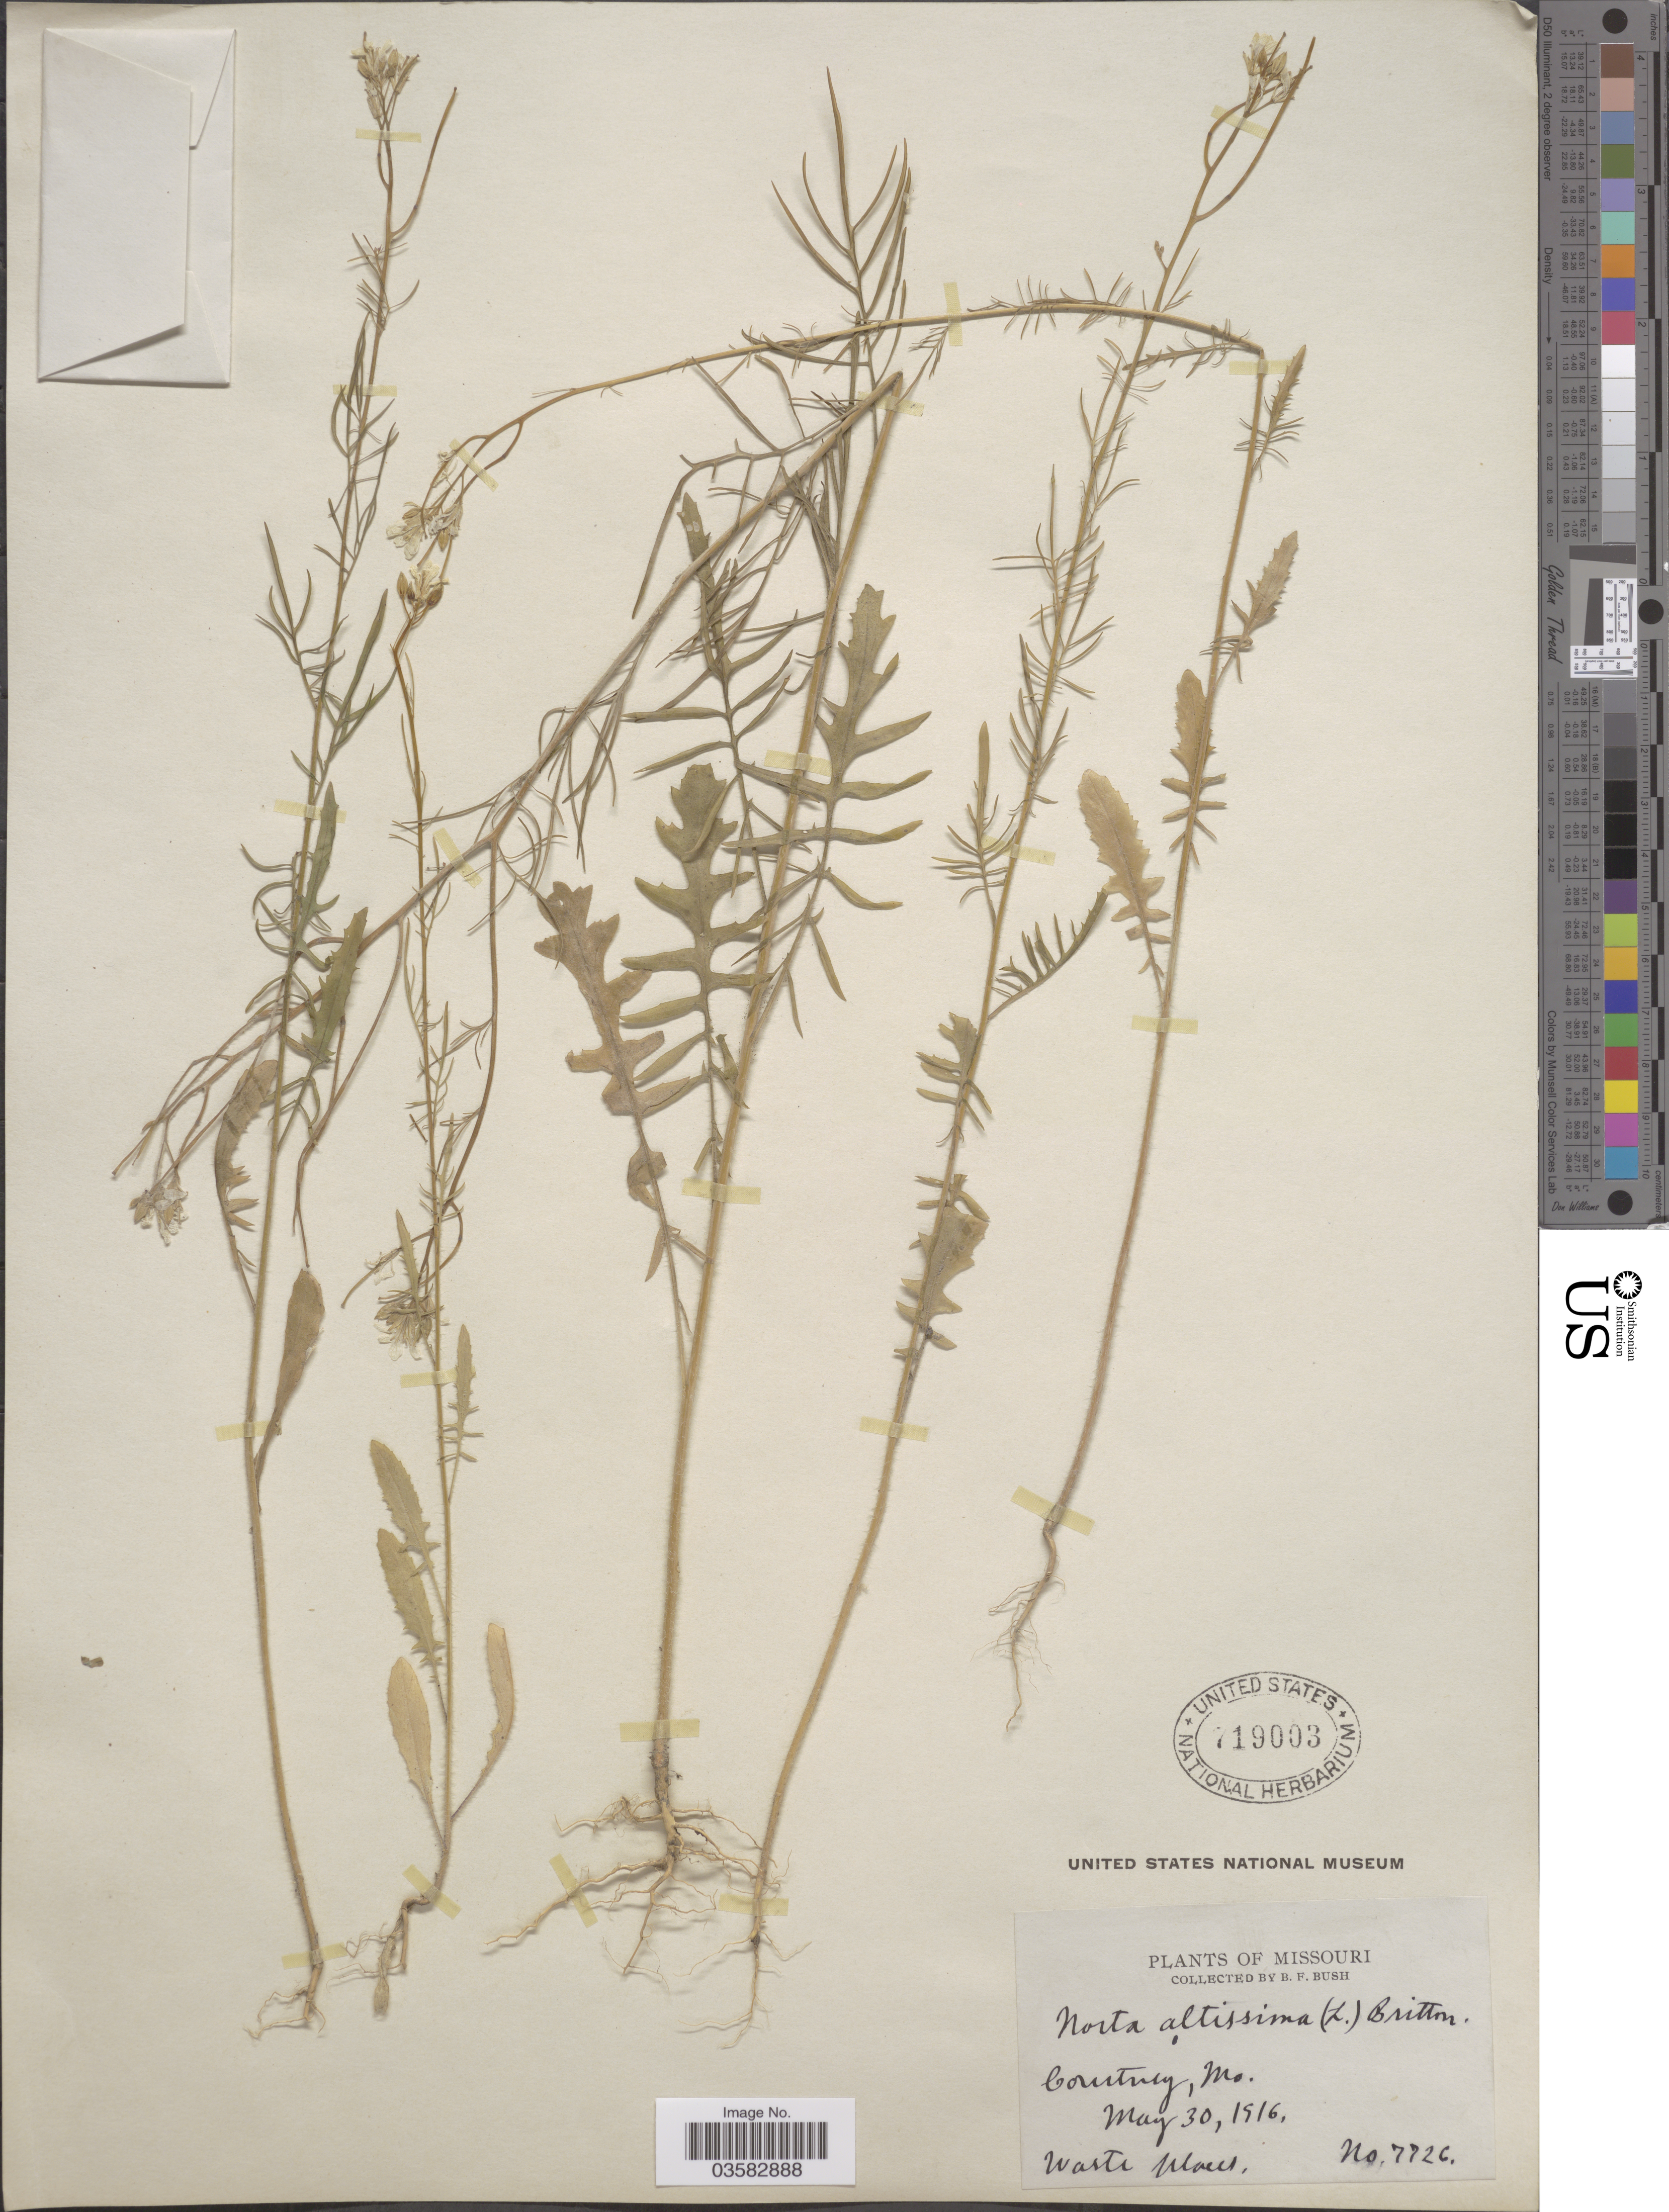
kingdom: Plantae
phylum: Tracheophyta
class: Magnoliopsida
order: Brassicales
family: Brassicaceae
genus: Sisymbrium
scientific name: Sisymbrium altissimum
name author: L.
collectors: B. F. Bush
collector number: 7726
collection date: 1916-05-30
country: United States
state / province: Missouri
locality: Courtney.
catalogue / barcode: US 719003